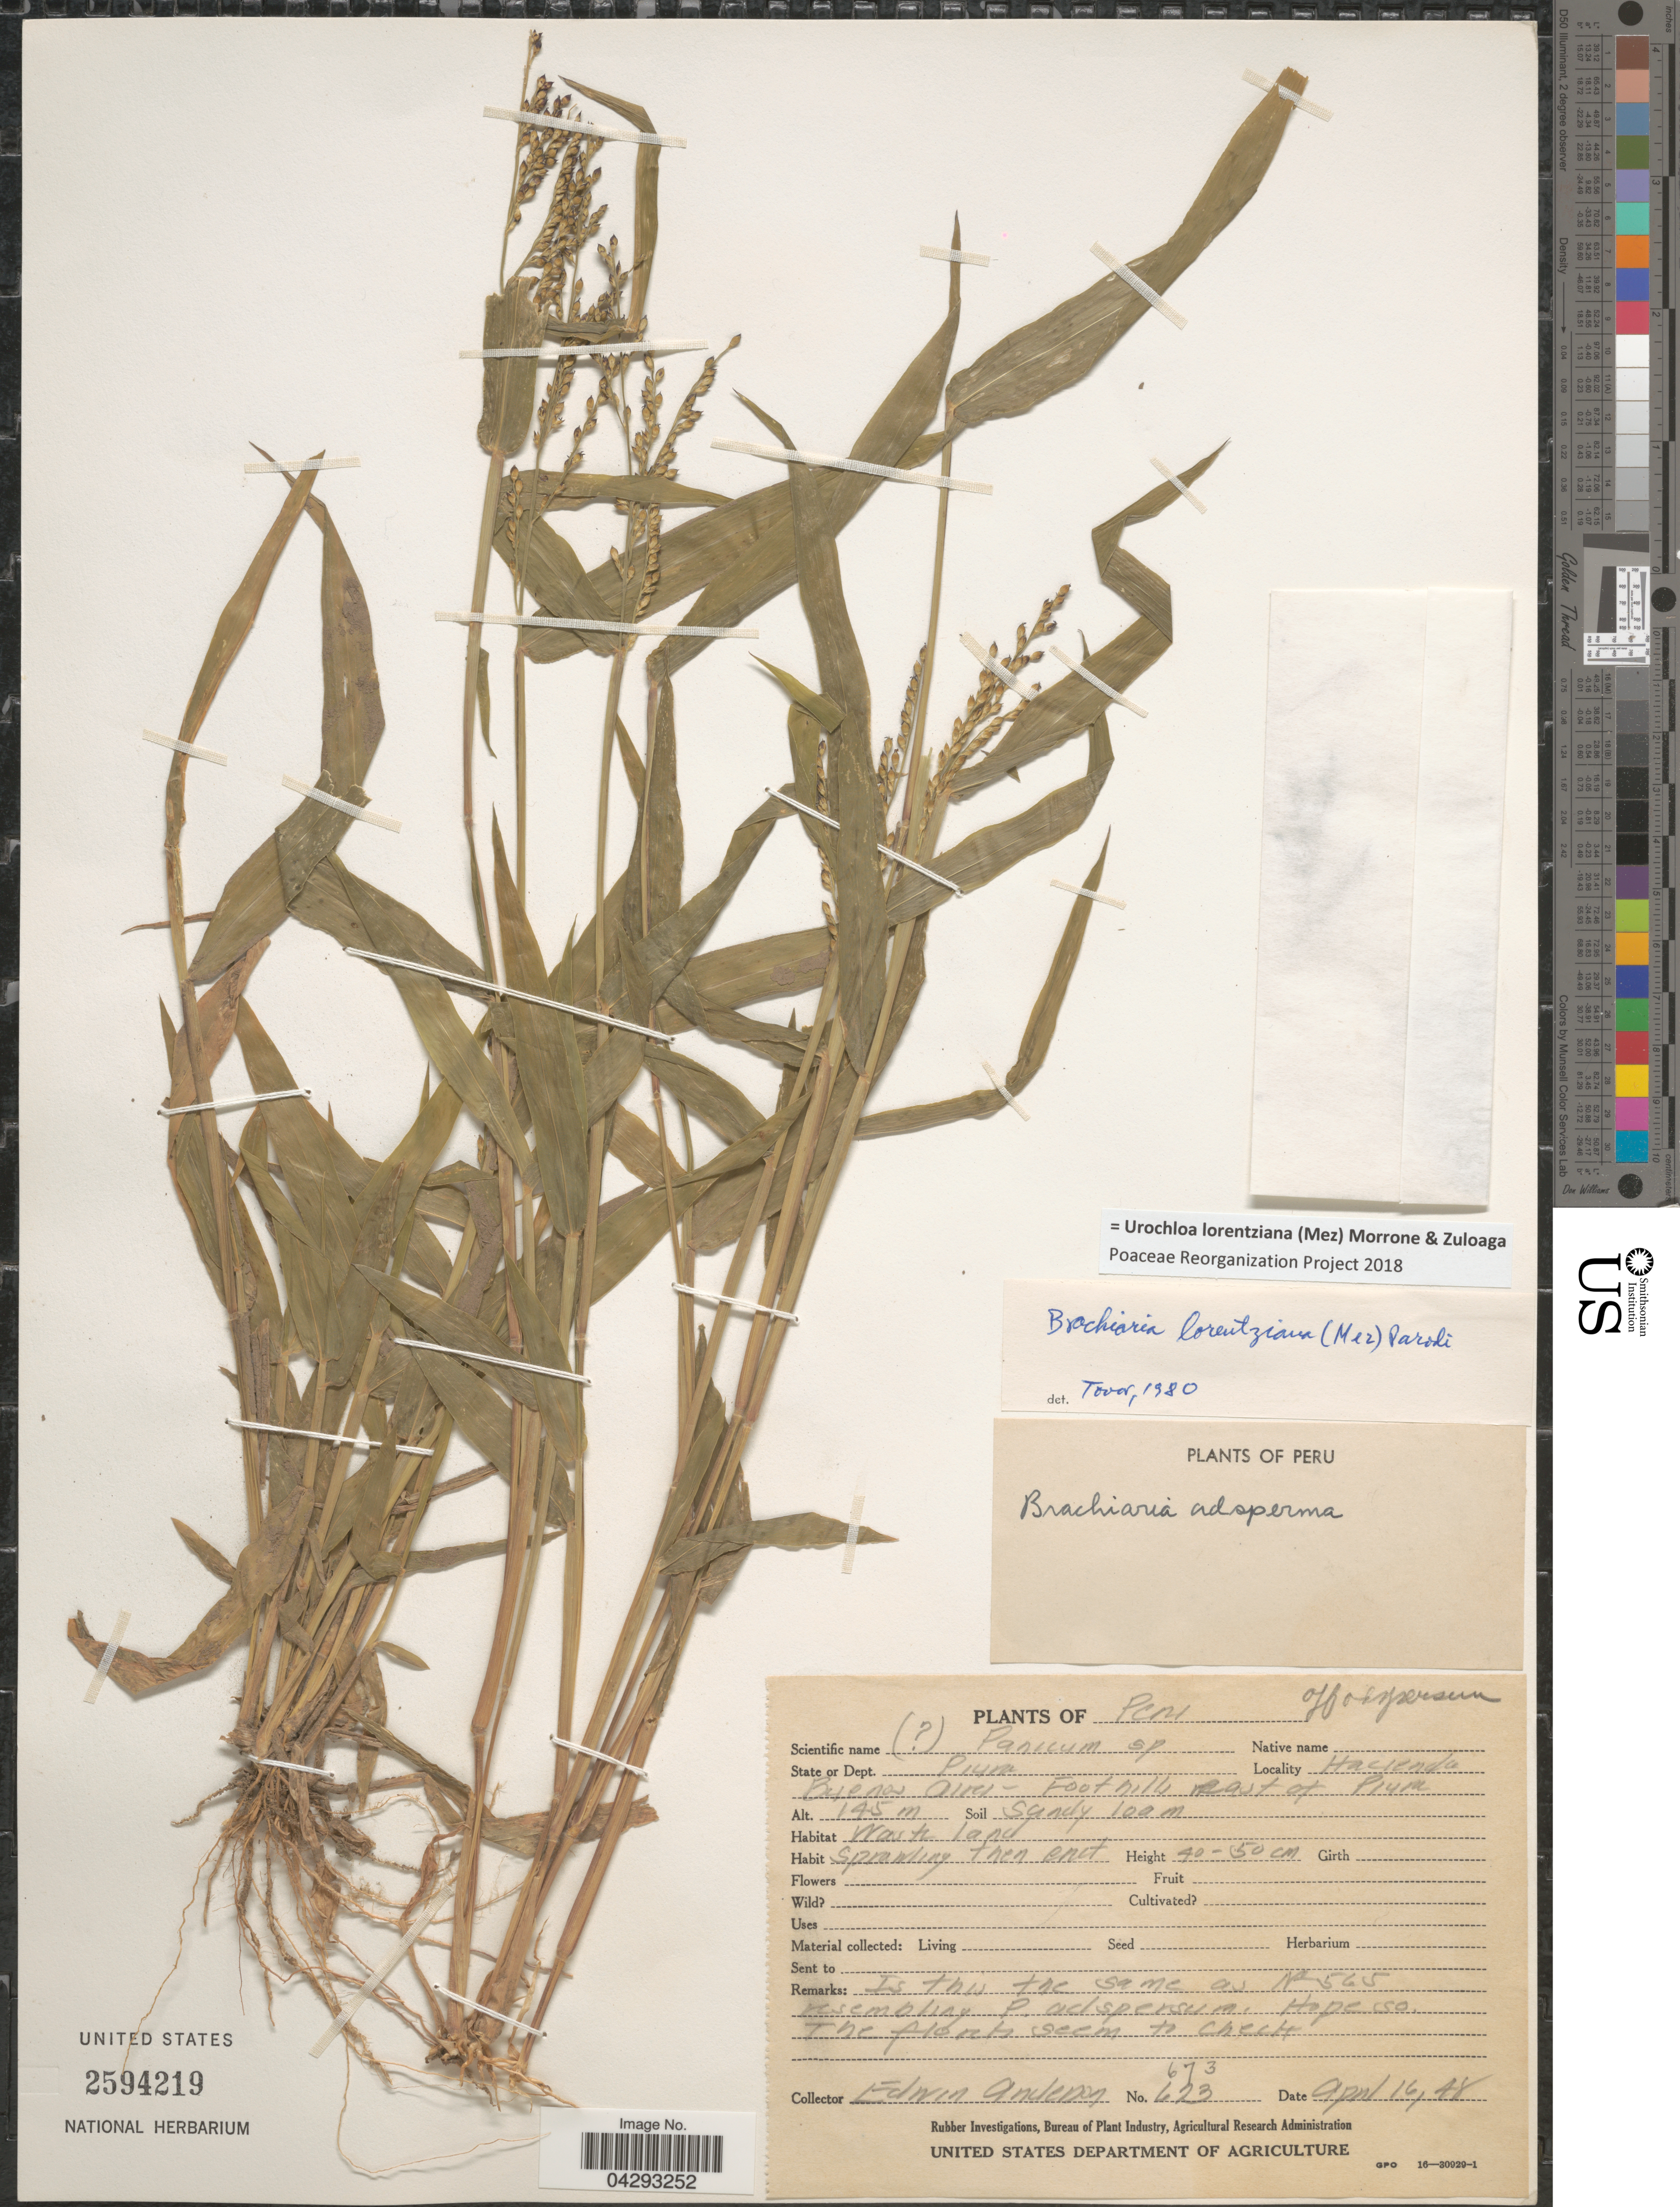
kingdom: Plantae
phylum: Tracheophyta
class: Liliopsida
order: Poales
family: Poaceae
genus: Urochloa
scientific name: Urochloa lorentziana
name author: (Mez) Morrone & Zuloaga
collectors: E. Anderson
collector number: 672/623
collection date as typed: Transcribed d/m/y: 16/4/48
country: Peru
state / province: Piura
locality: State or Dept. Piura. Haciendo Buenos Aires - Foothills east of Piura.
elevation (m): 145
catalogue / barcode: US 2594219